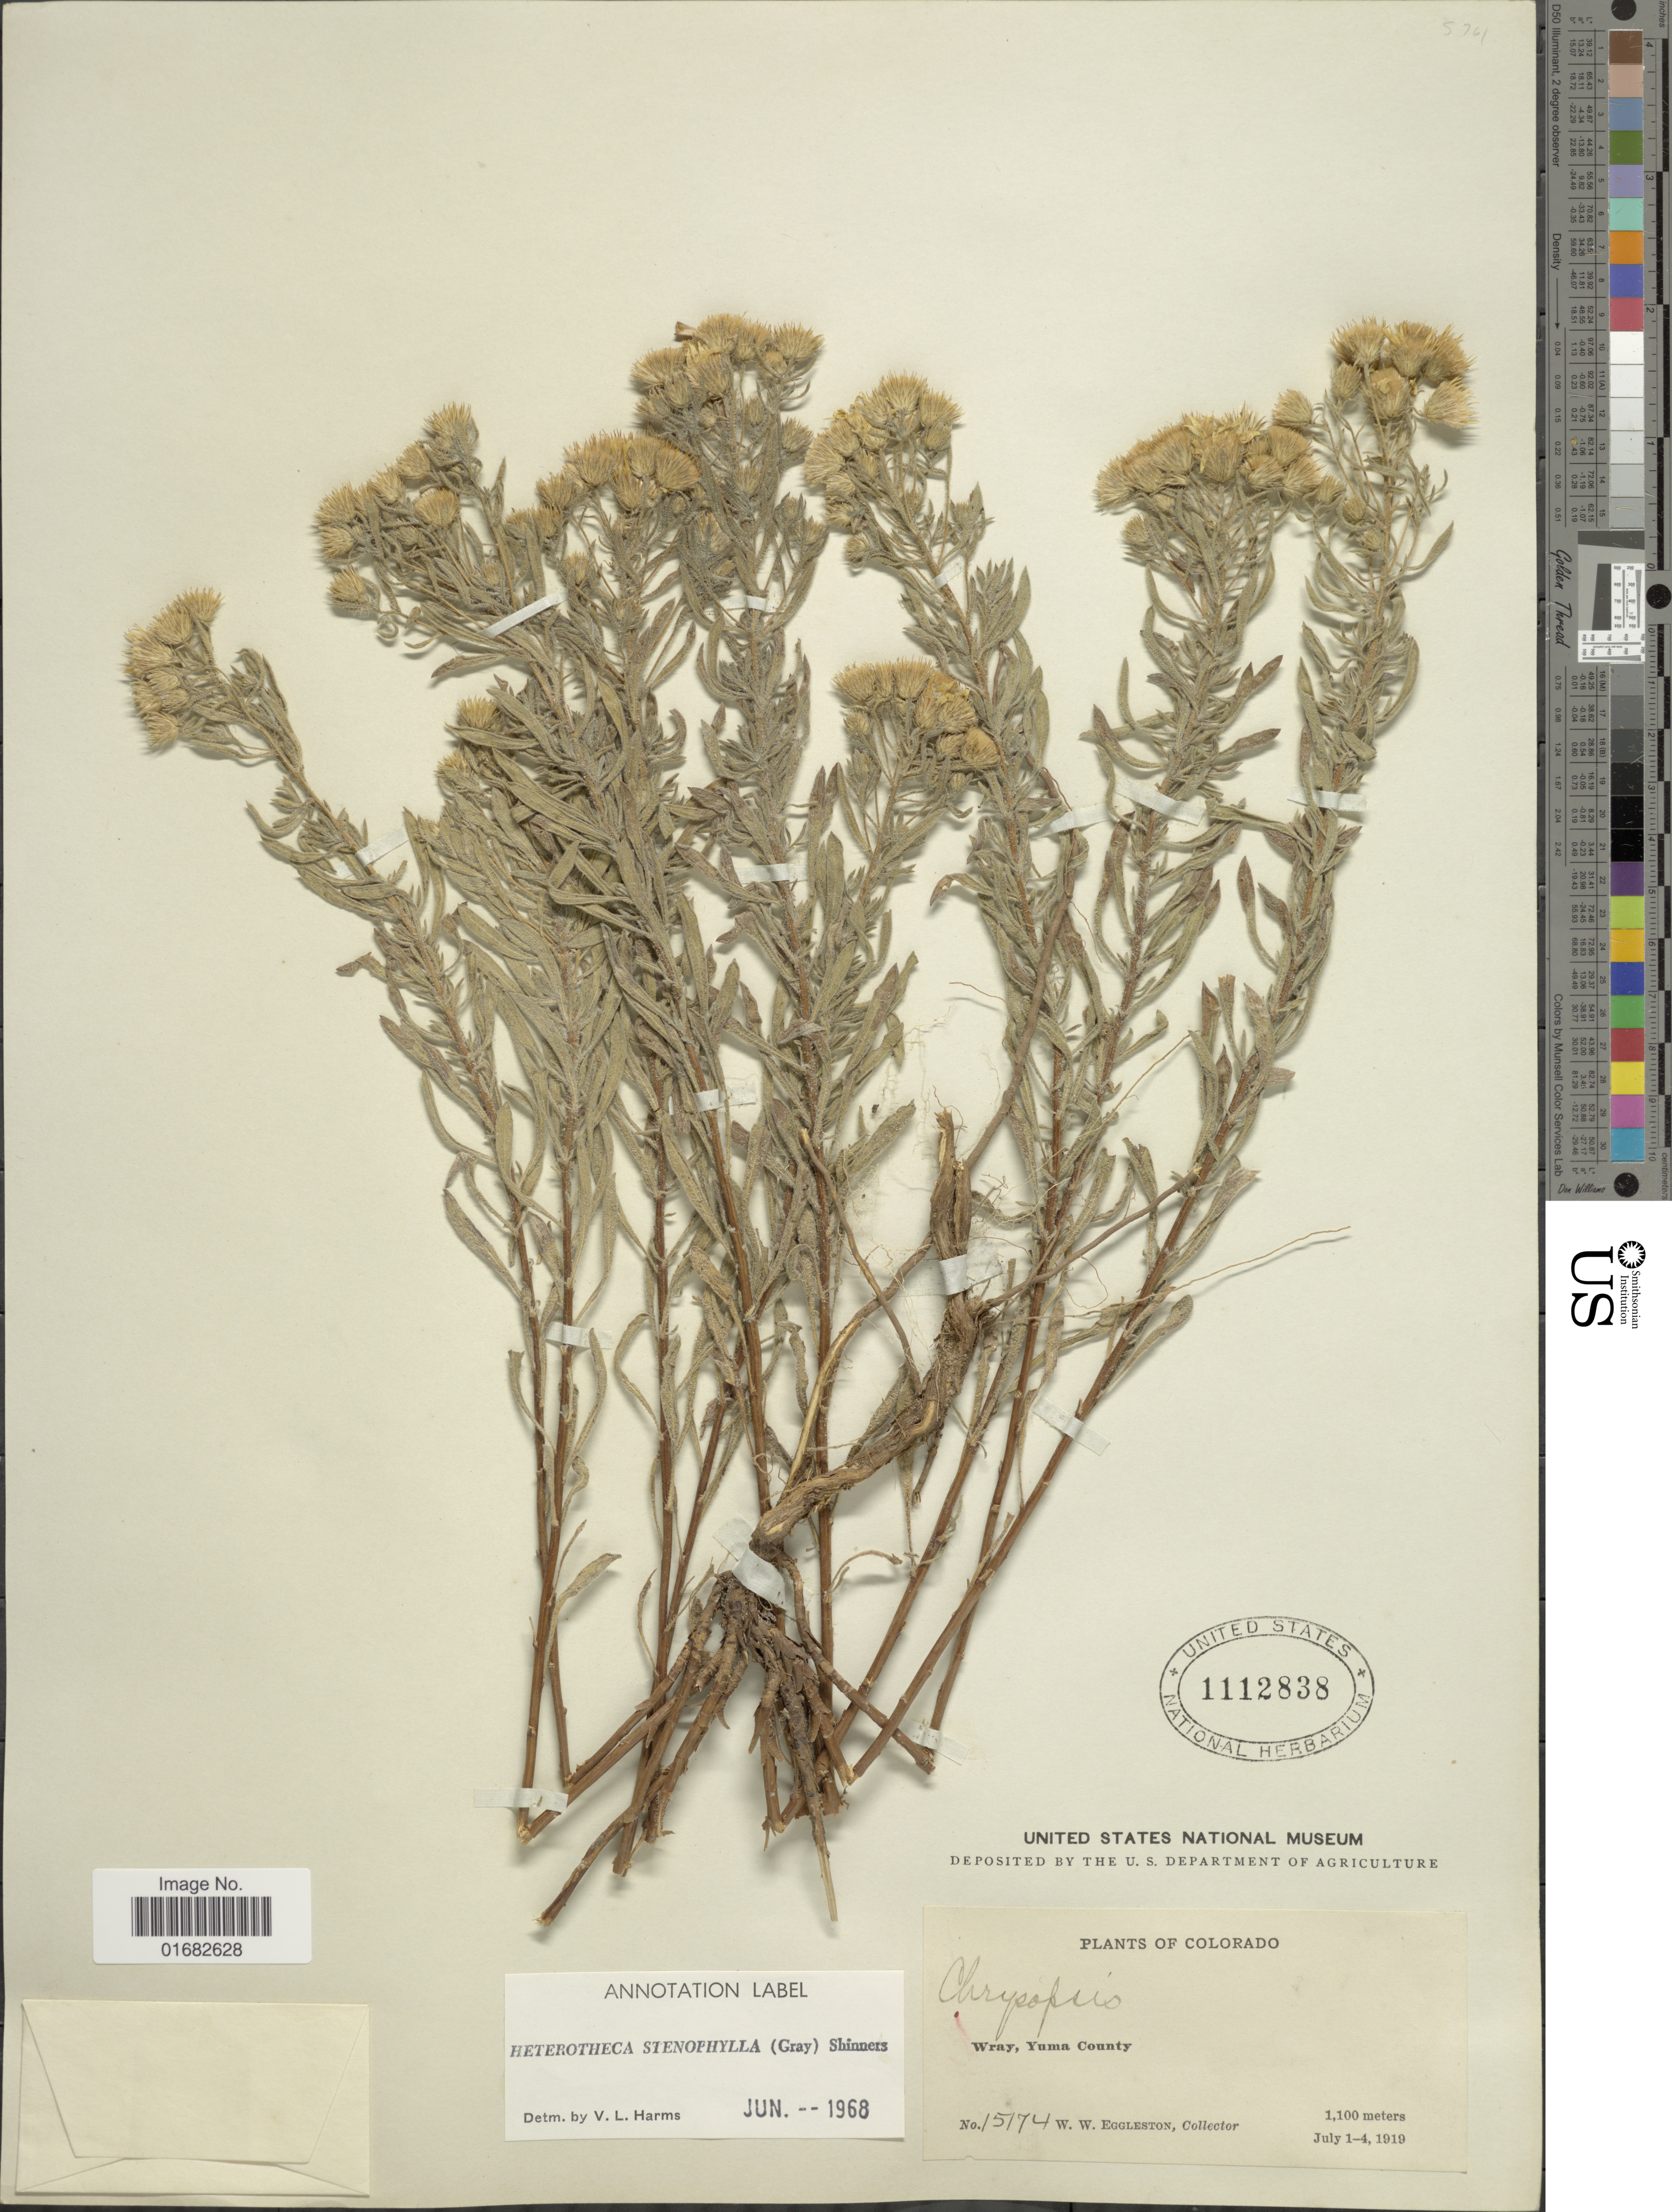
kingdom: Plantae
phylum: Tracheophyta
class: Magnoliopsida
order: Asterales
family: Asteraceae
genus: Heterotheca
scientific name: Heterotheca stenophylla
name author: (A. Gray) Shinners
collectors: W. W. Eggleston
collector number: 15174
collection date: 1919-07-01/1919-07-04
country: United States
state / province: Colorado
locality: Wray, Yuma County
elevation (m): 1100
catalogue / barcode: US 1112838